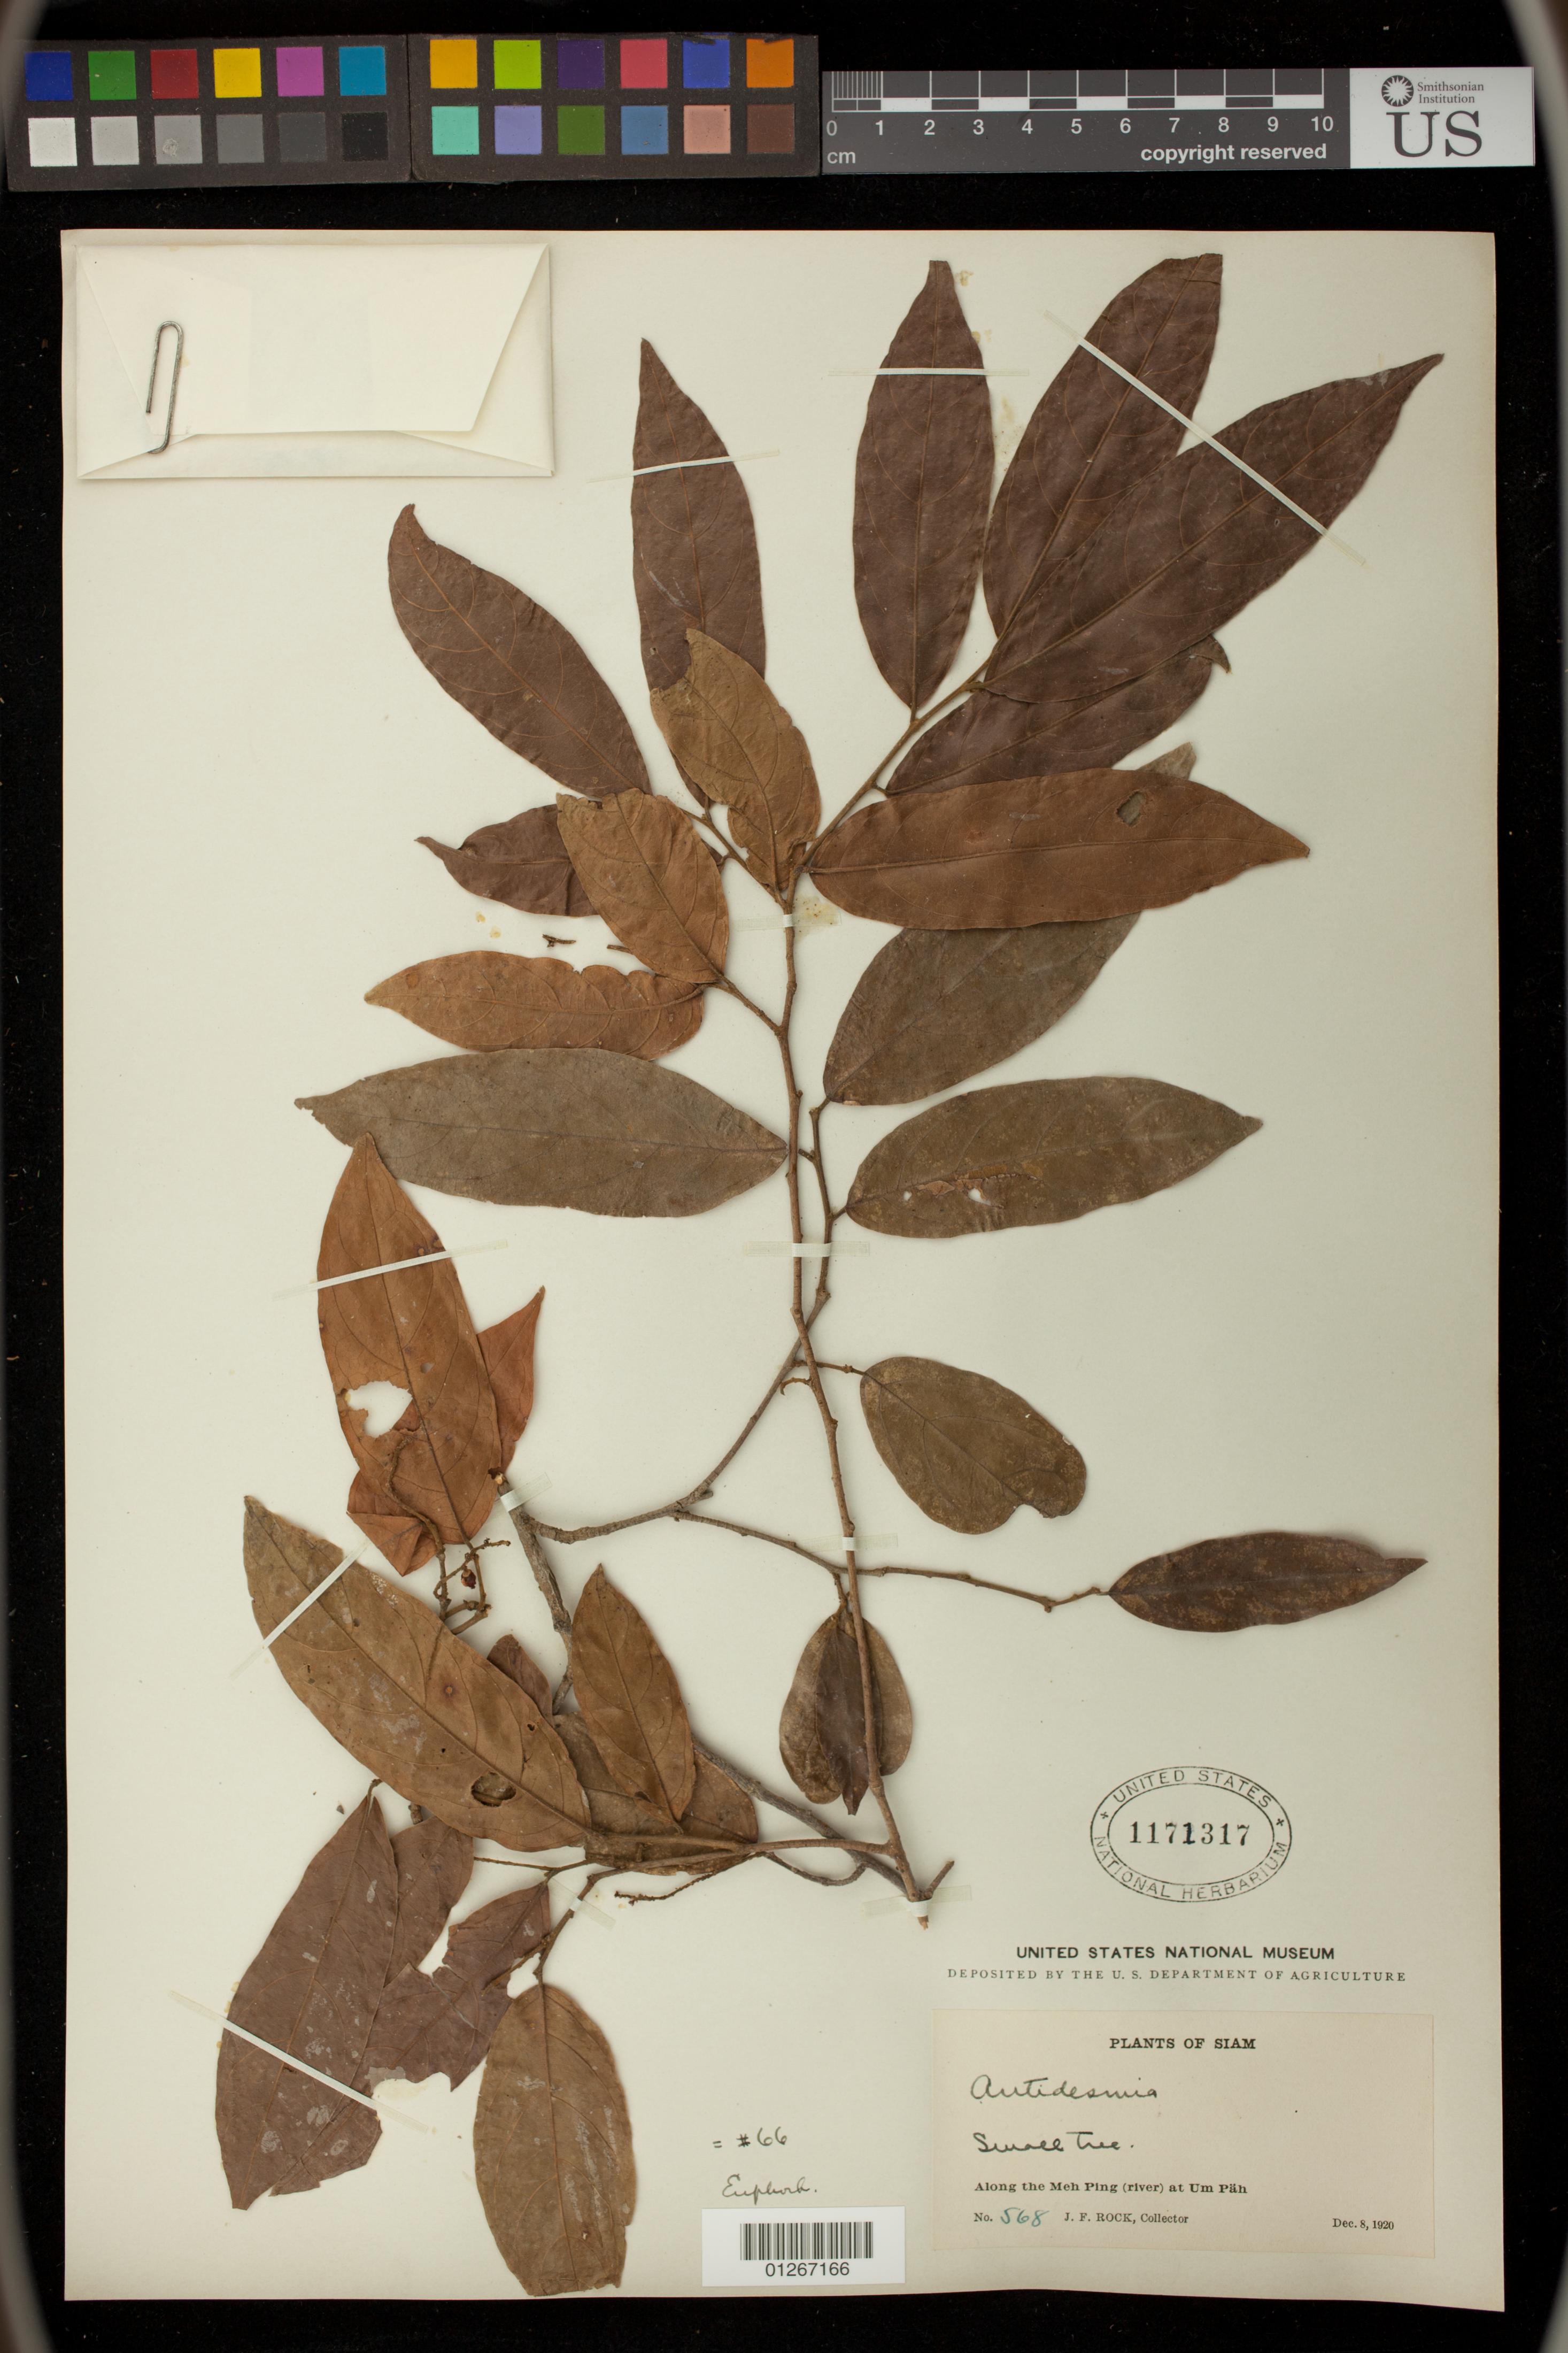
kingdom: Plantae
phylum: Tracheophyta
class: Magnoliopsida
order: Malpighiales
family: Phyllanthaceae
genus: Antidesma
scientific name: Antidesma sp.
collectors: J. Rock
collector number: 568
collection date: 1920-10-08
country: Thailand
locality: Along the Meh Ping (river) at Um Pah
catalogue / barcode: US 1171317